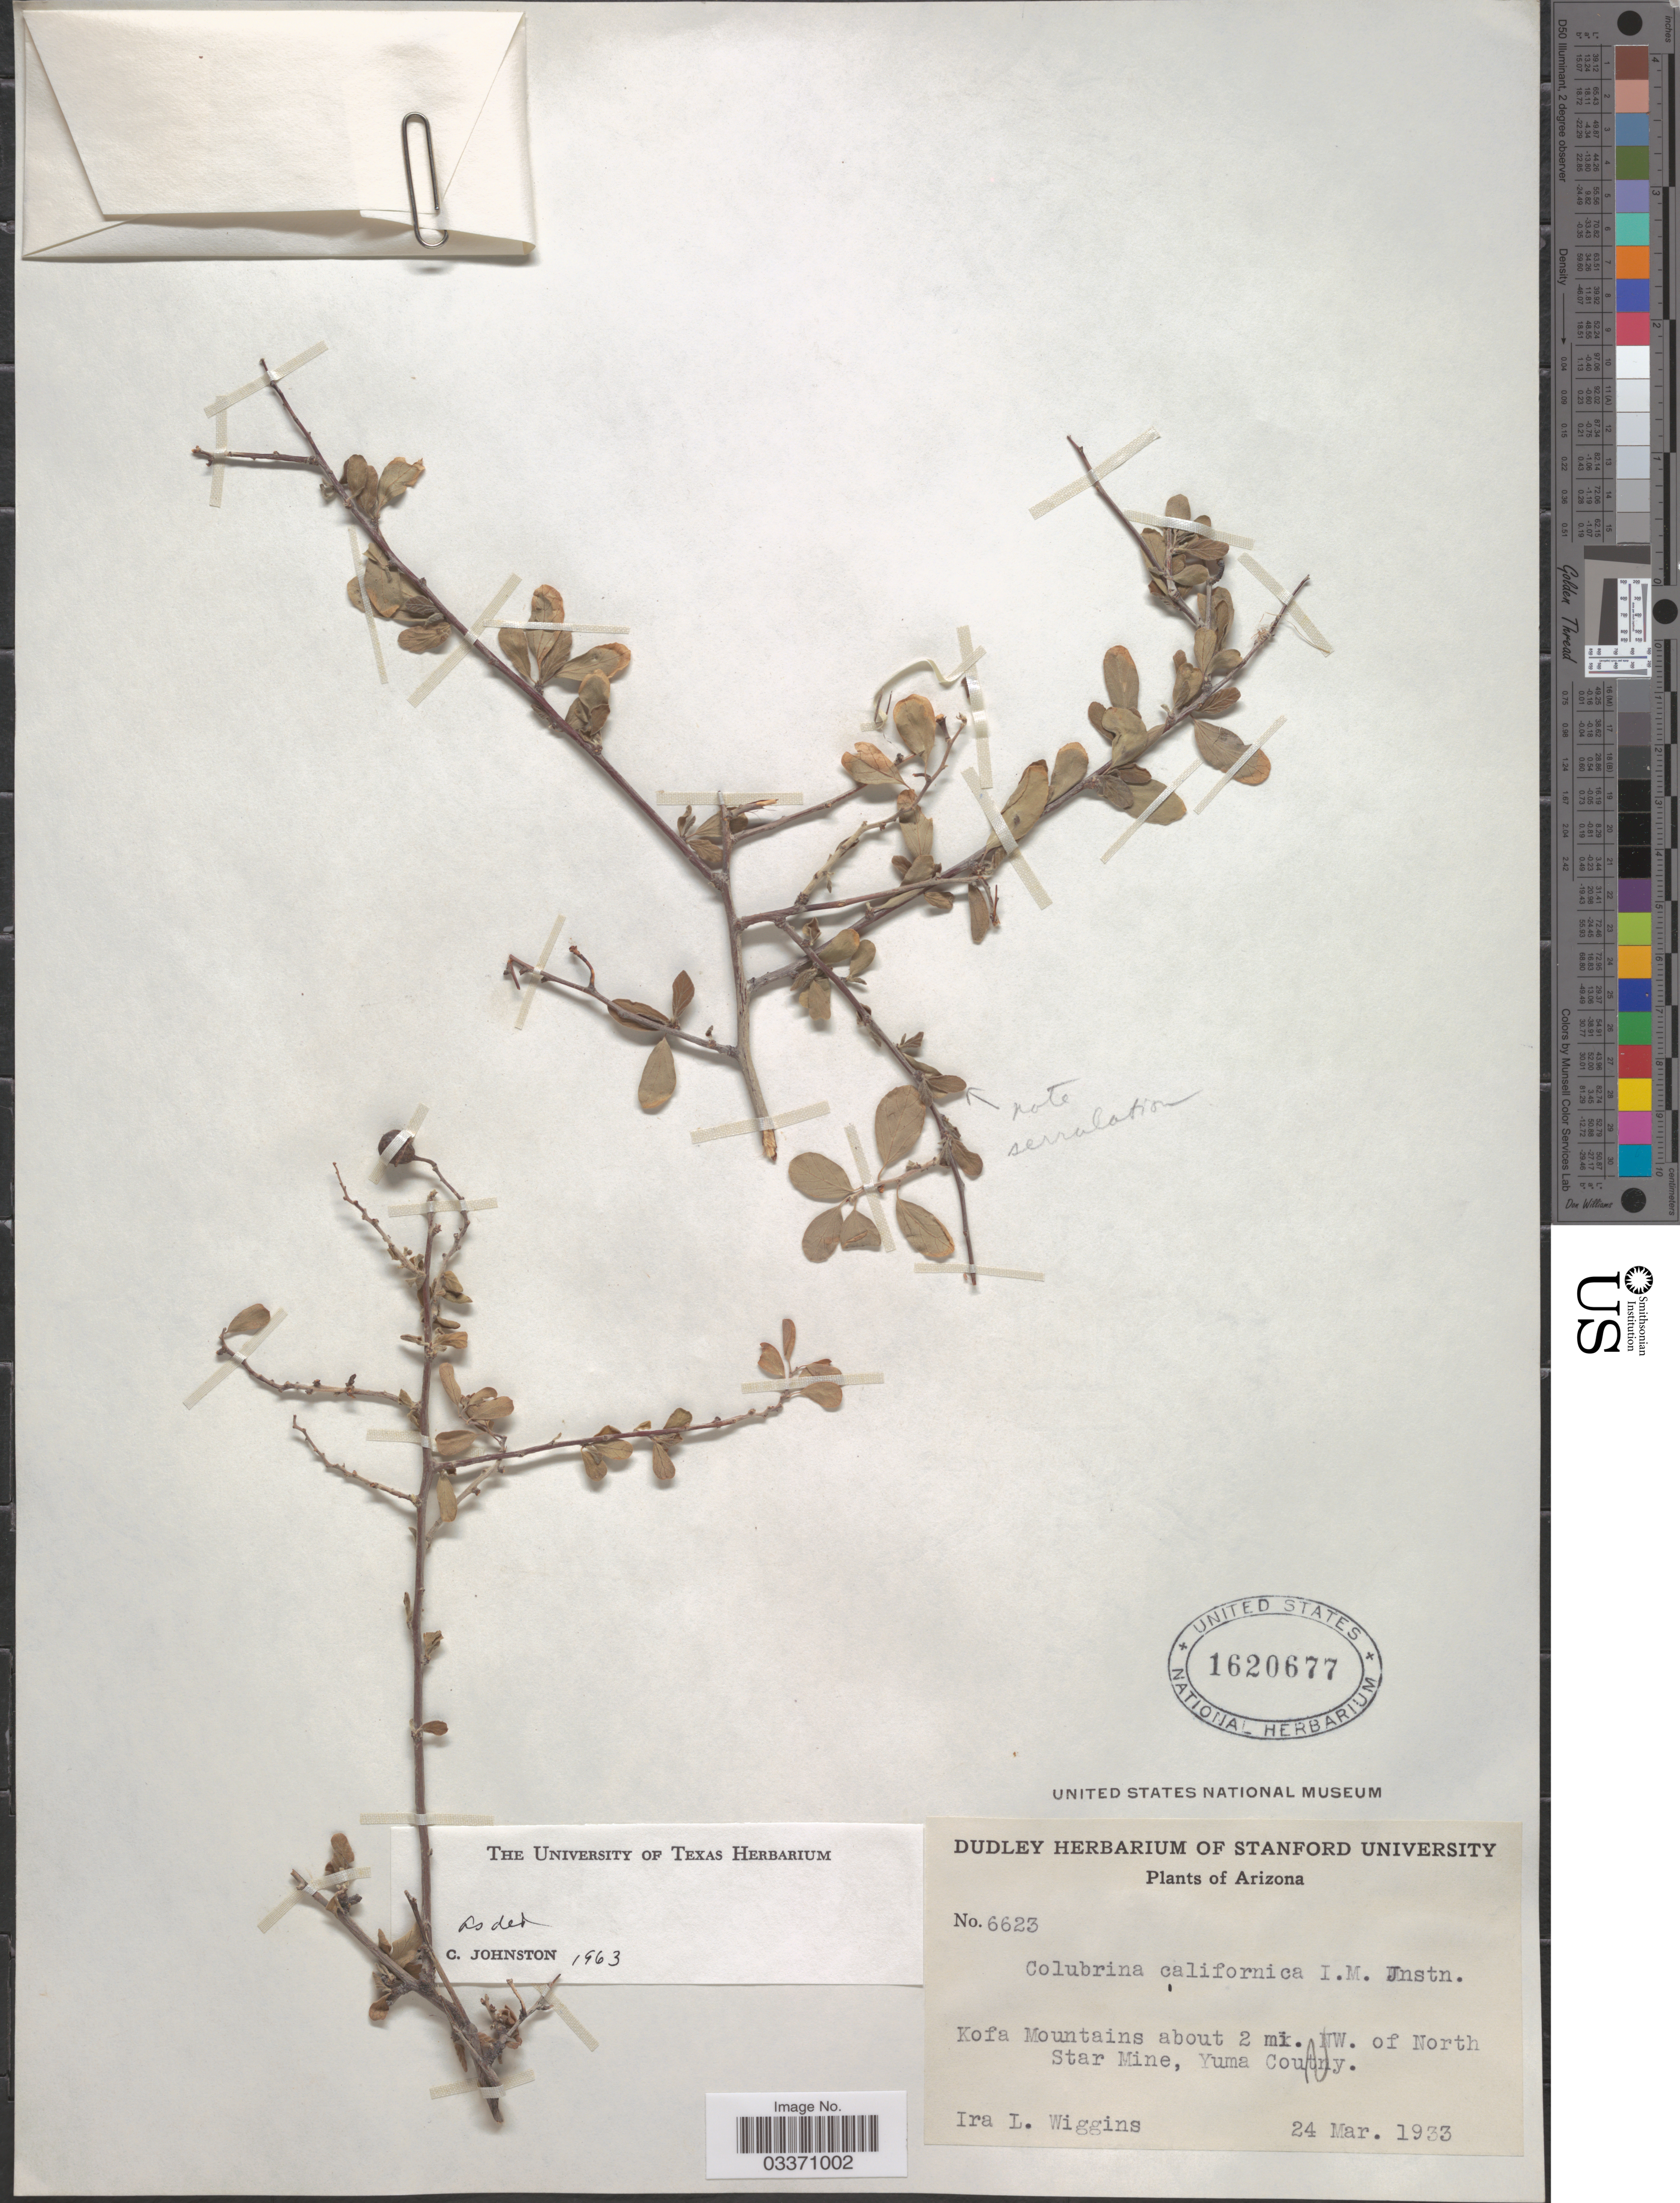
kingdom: Plantae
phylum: Tracheophyta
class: Magnoliopsida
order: Rosales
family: Rhamnaceae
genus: Colubrina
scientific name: Colubrina californica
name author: I.M. Johnst.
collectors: I. L. Wiggins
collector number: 6623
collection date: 1933-03-24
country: United States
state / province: Arizona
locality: Kofa Mountains about 2 mi. NW. of North Star Mine, Yuma County.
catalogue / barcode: US 1620677